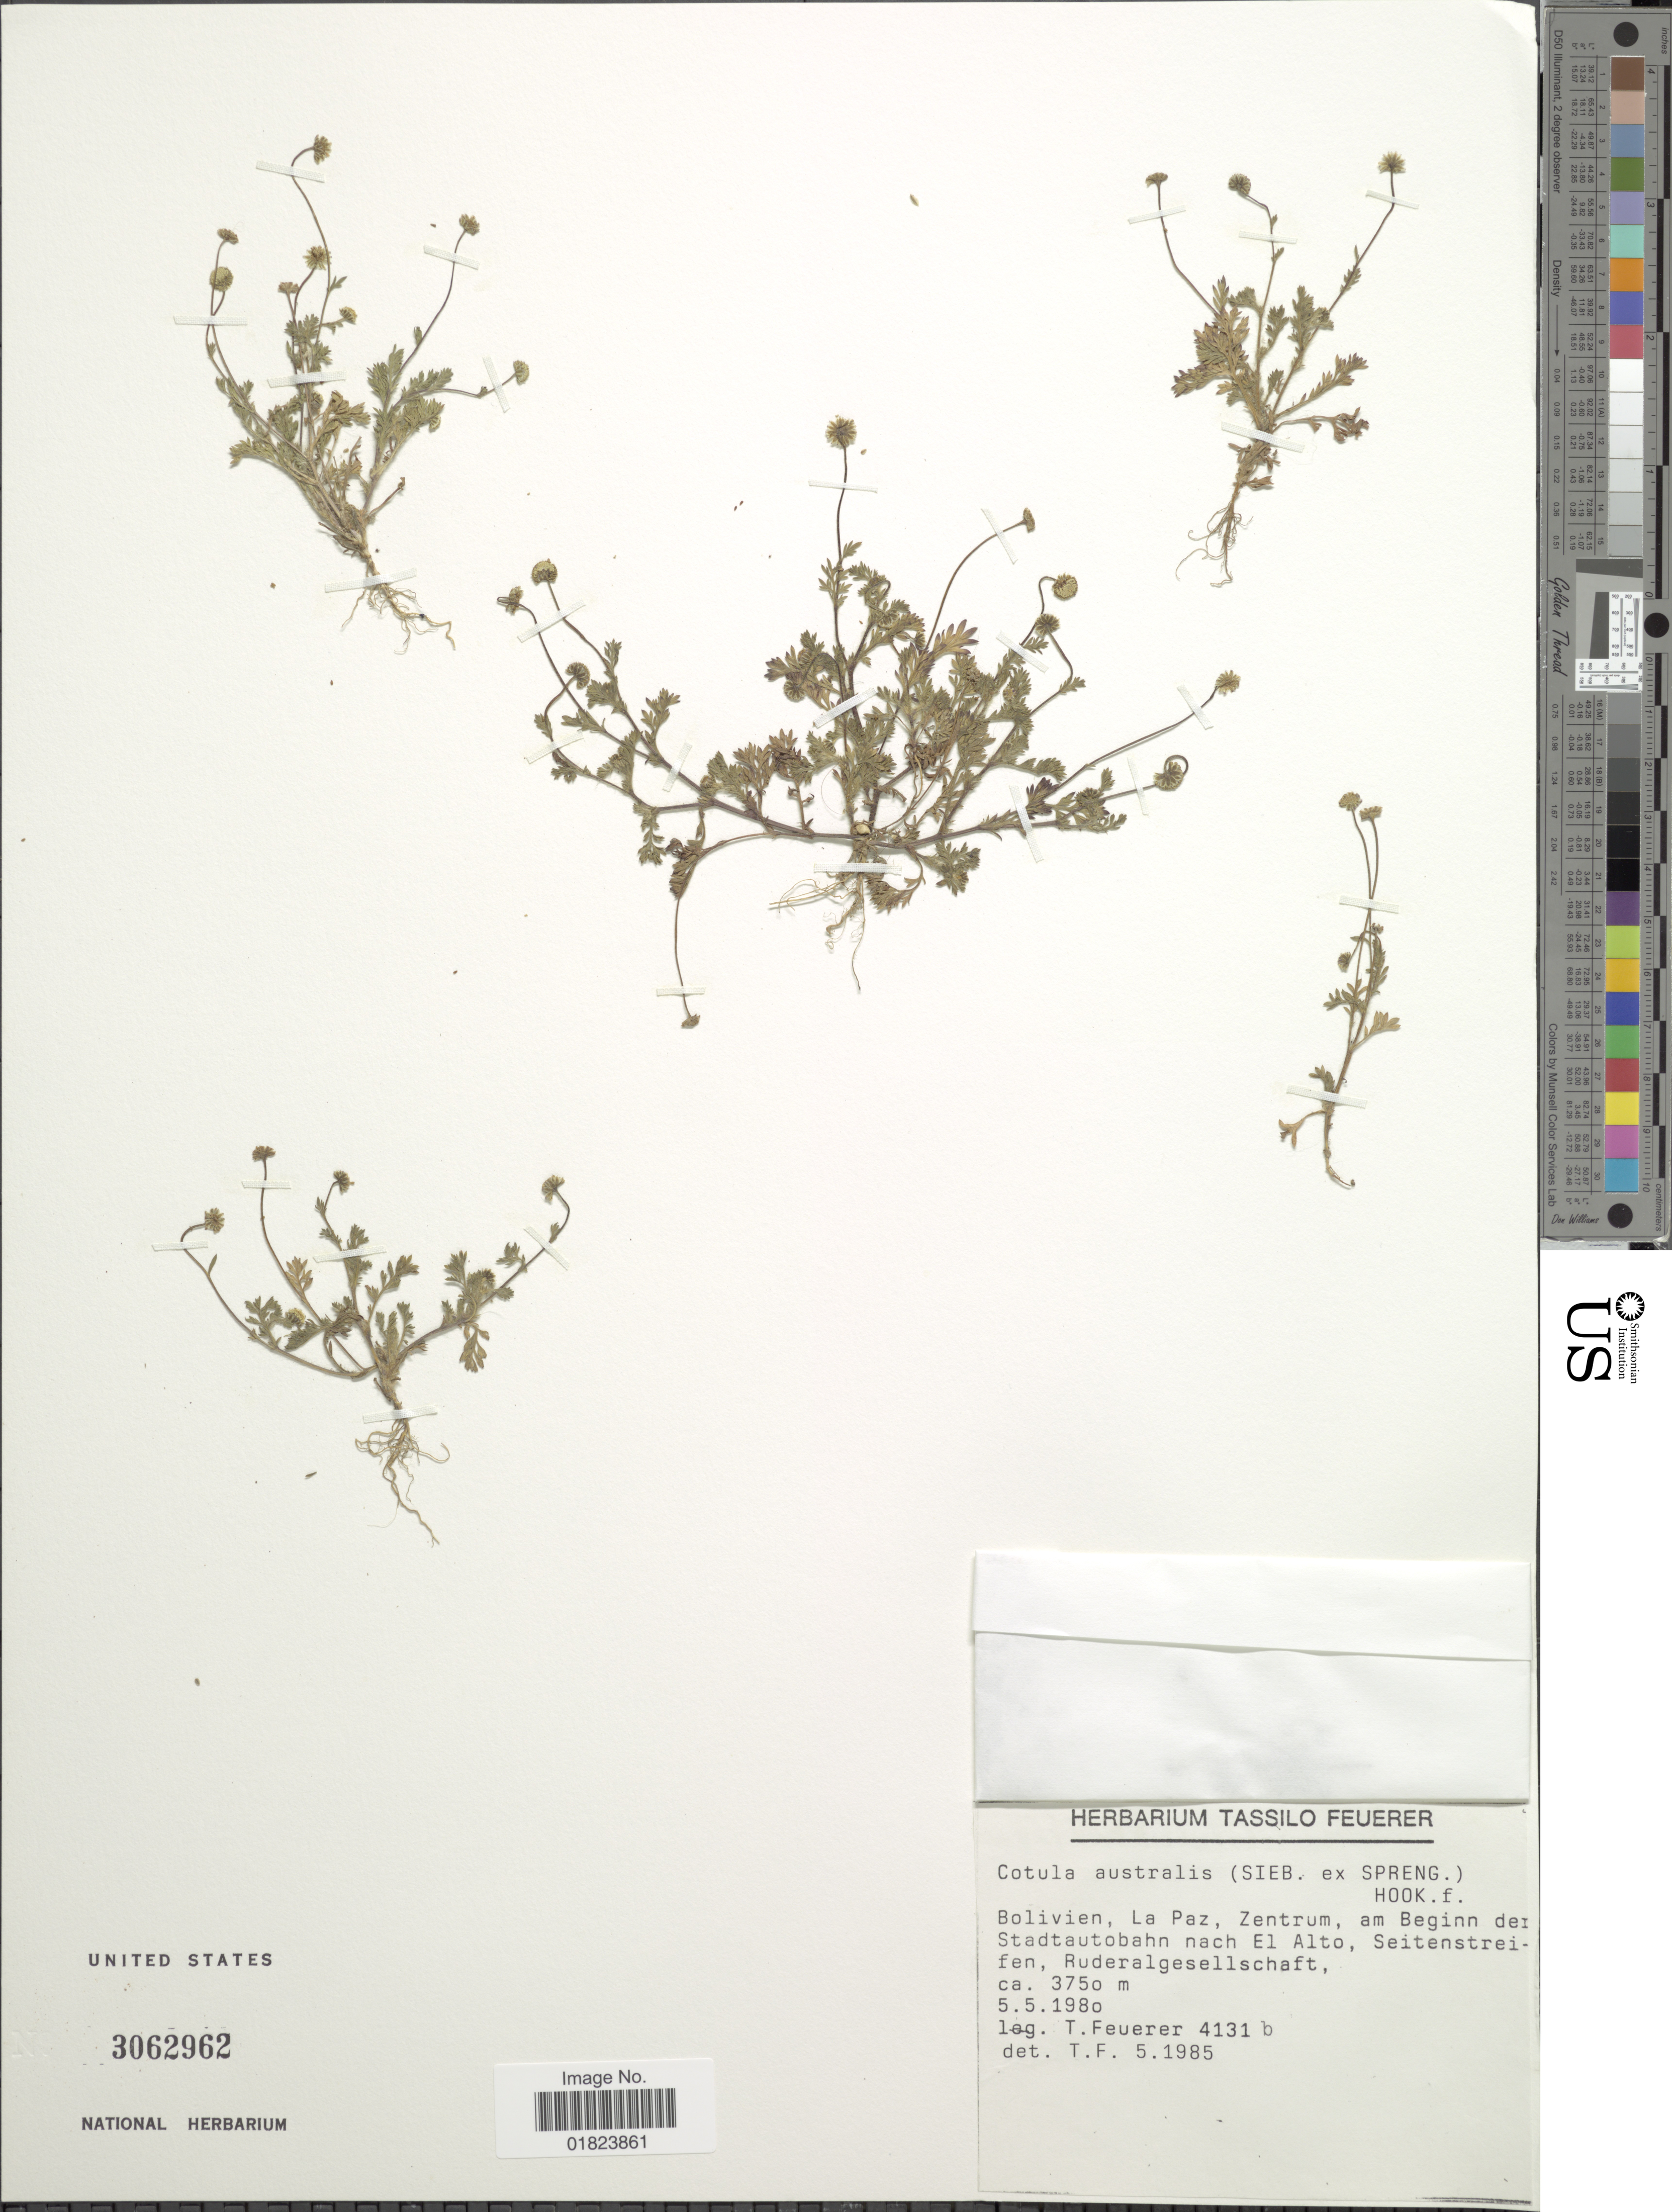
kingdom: Plantae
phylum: Tracheophyta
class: Magnoliopsida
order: Asterales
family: Asteraceae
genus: Cotula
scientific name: Cotula australis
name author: (Sieber ex Spreng.) Hook. f.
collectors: T. Feuerer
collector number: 4131b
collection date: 1980-05-05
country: Bolivia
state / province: La Paz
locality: Zentrum, am Beginn der Stadtautobahn nach El Alto, Seitenstreifen, Ruderalgesellschaft.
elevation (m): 3750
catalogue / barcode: US 3062962